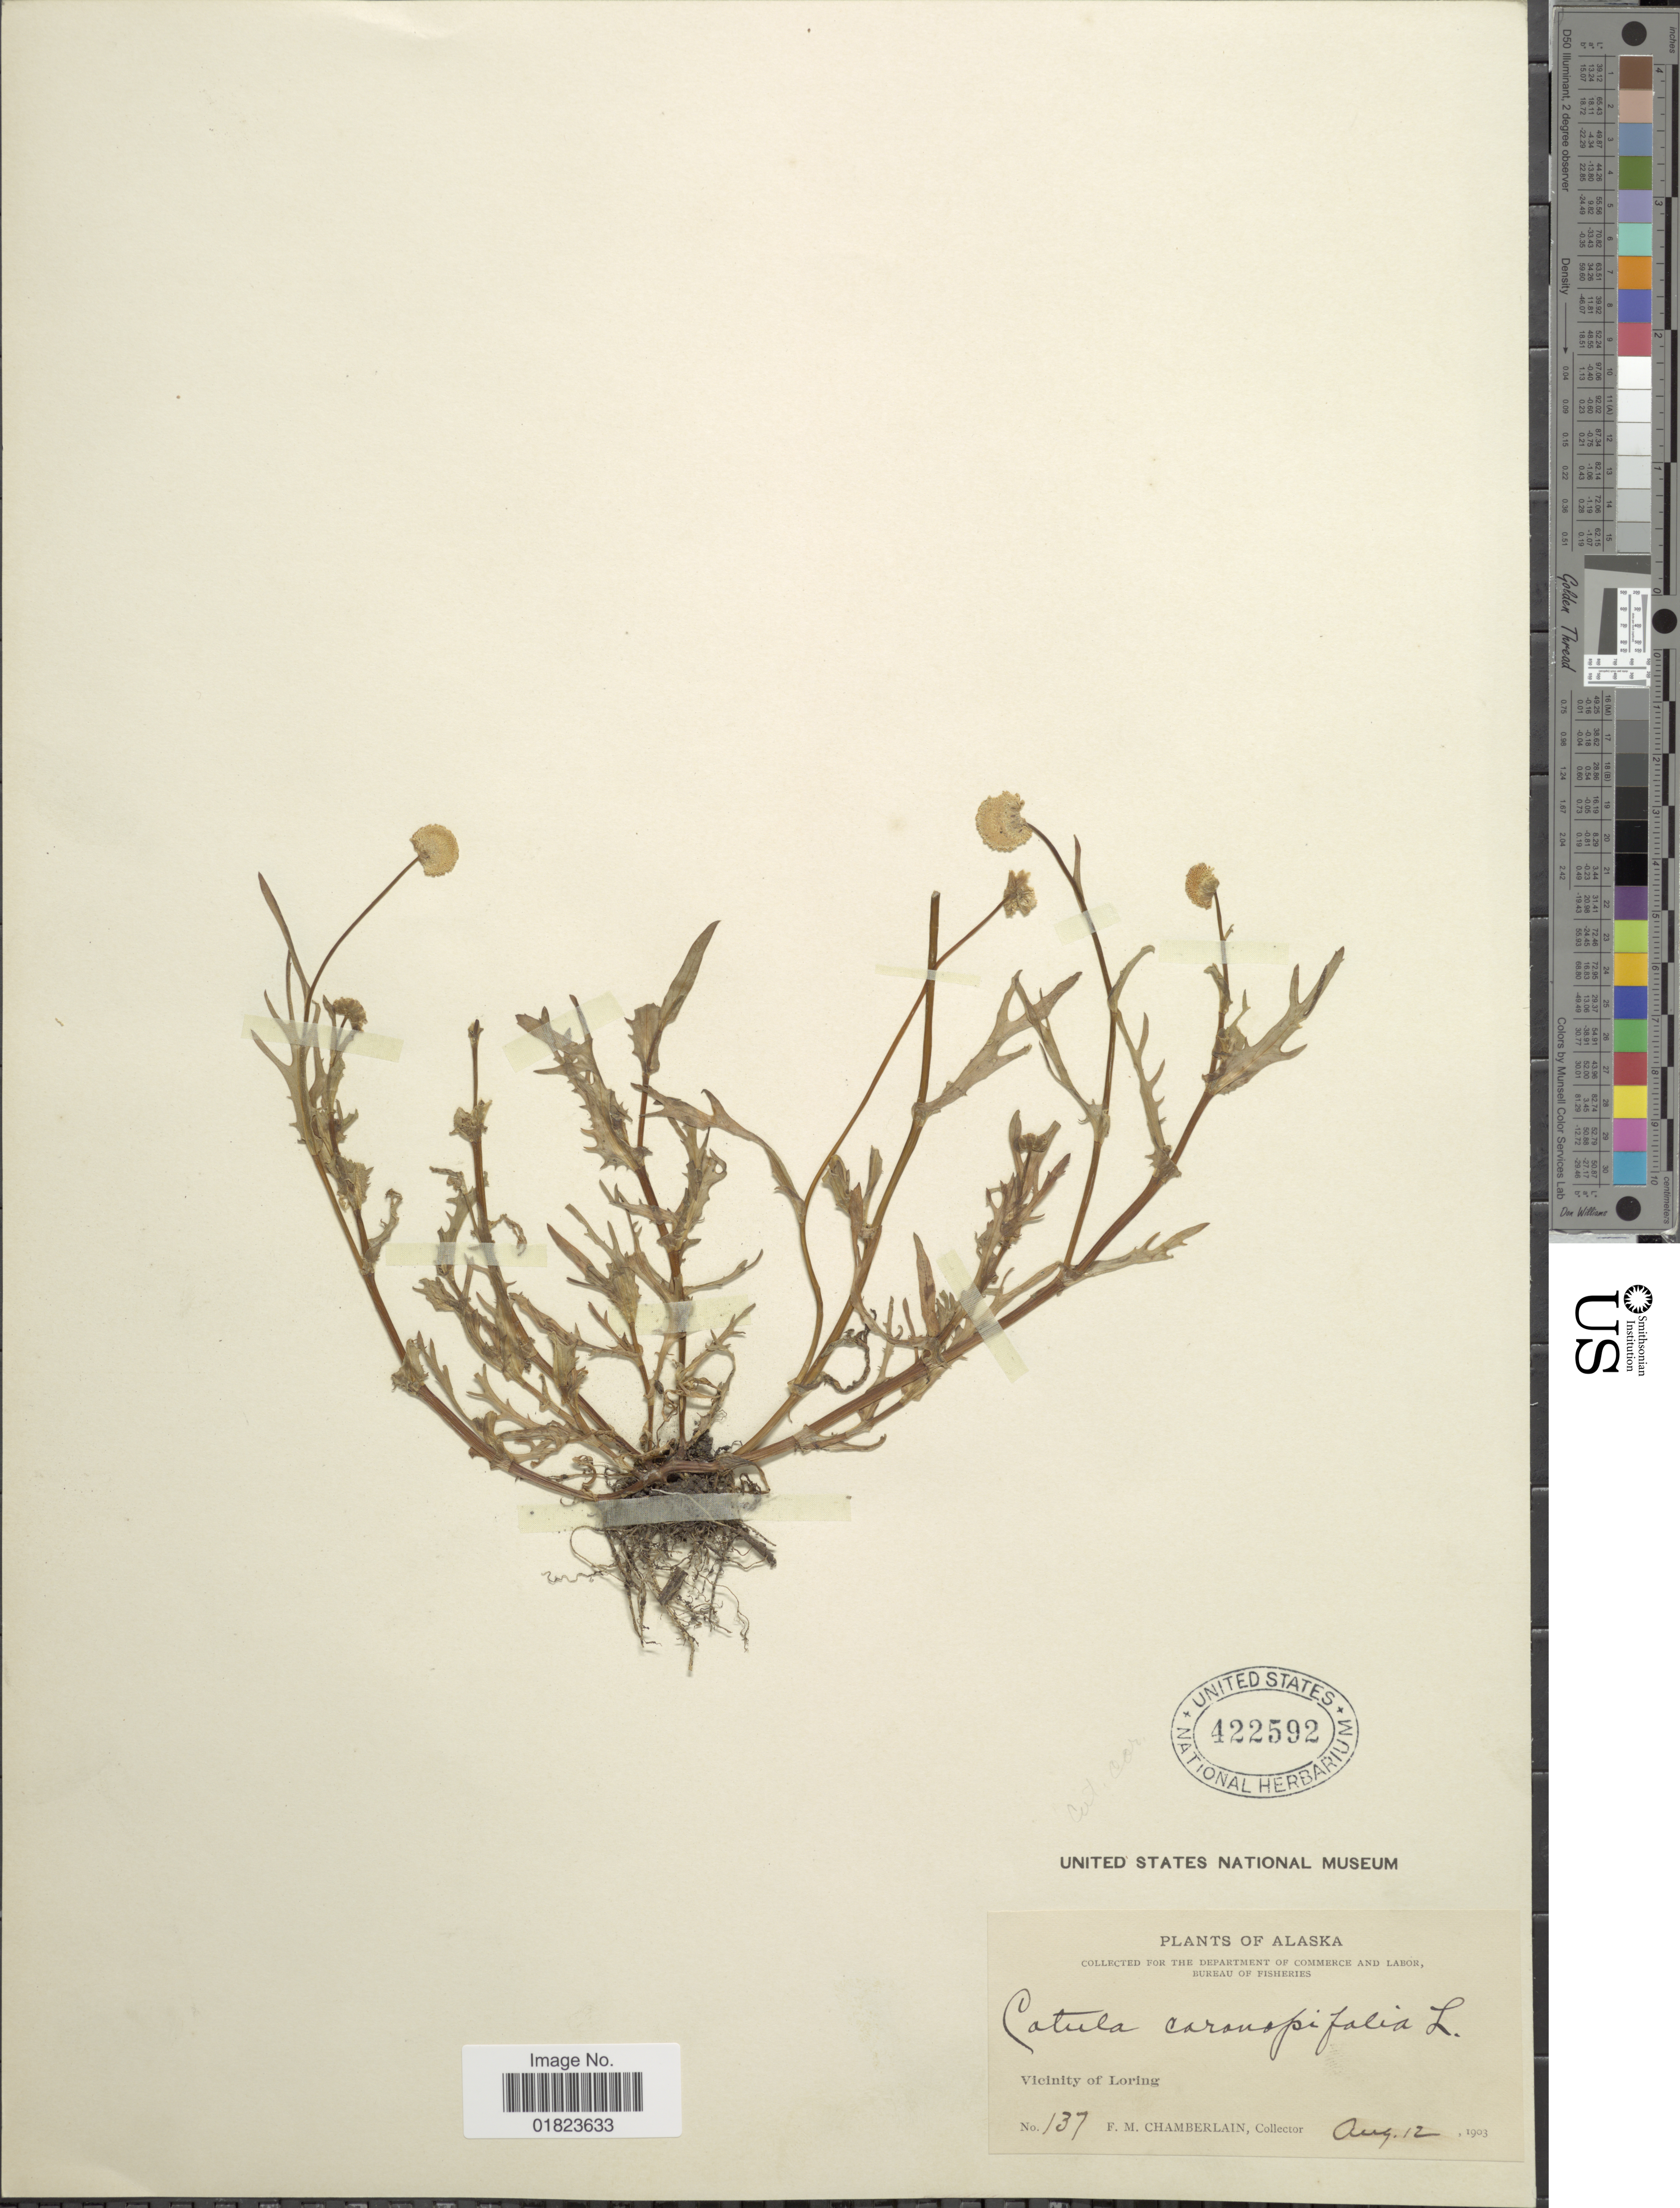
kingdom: Plantae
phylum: Tracheophyta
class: Magnoliopsida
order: Asterales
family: Asteraceae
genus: Cotula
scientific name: Cotula coronopifolia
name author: L.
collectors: F. Chamberlain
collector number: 137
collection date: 1903-08-12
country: United States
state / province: Alaska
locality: Vicinity of Loring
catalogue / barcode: US 422592